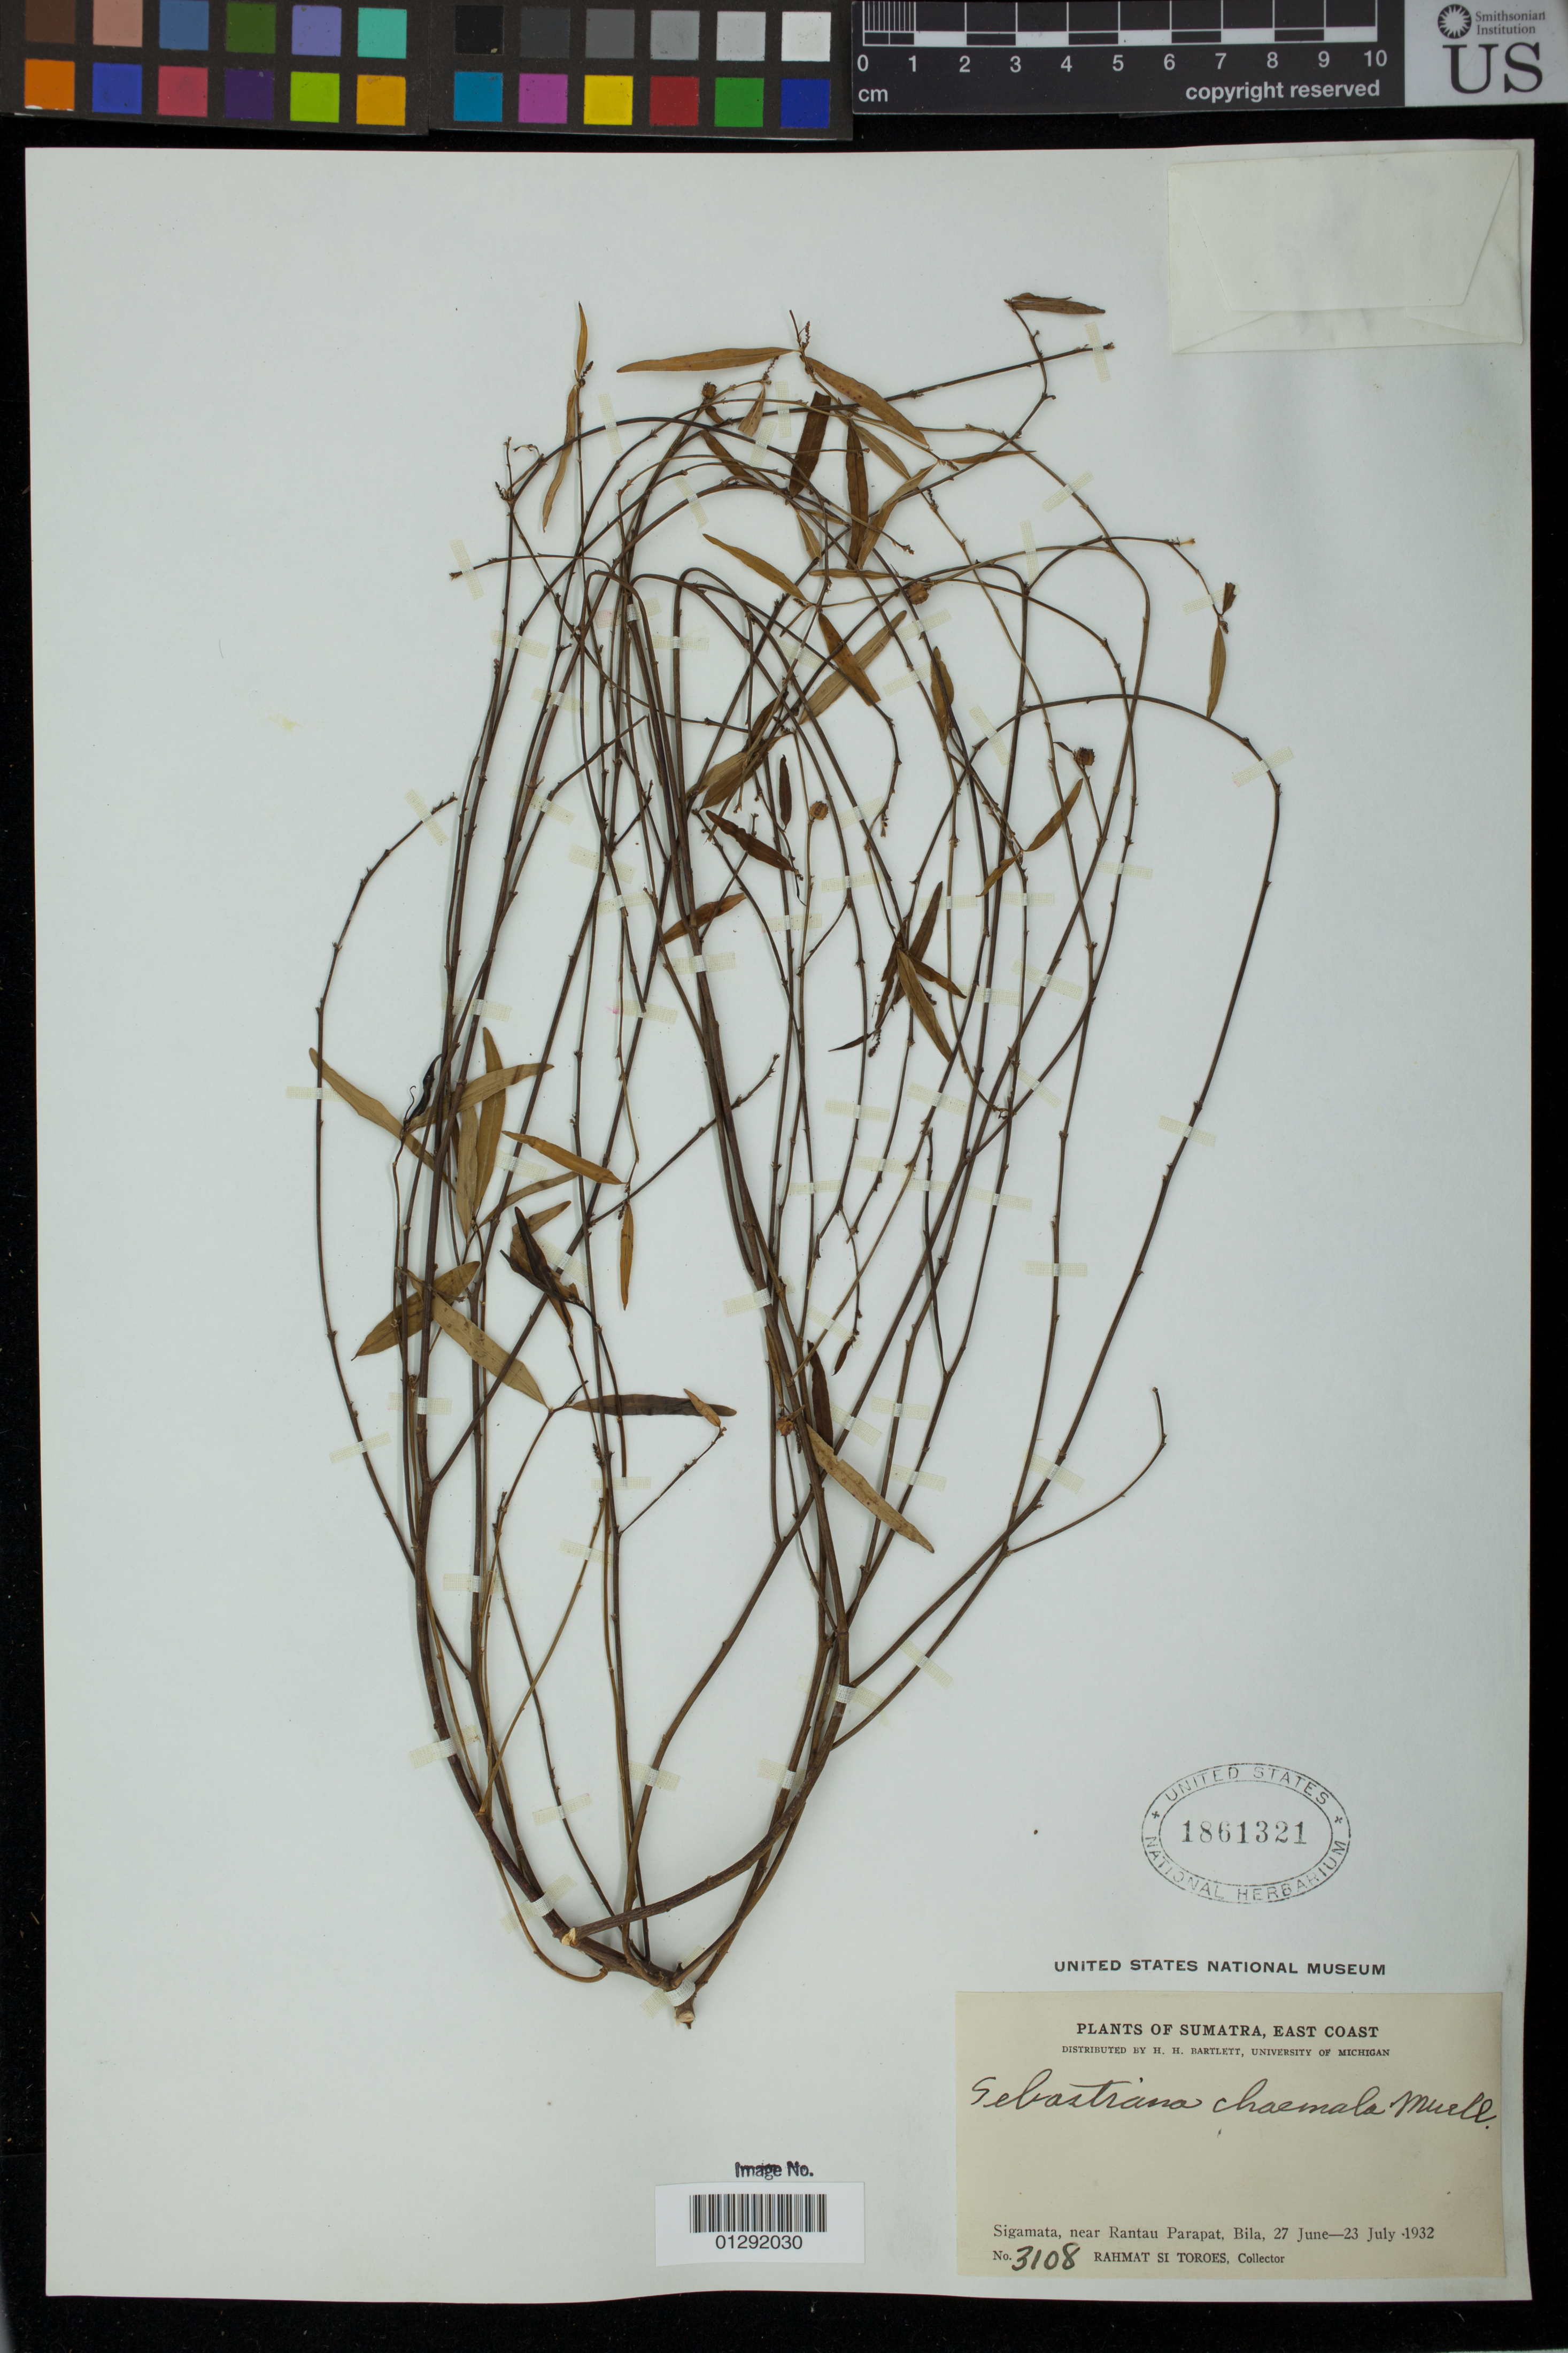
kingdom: Plantae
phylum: Tracheophyta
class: Magnoliopsida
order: Malpighiales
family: Euphorbiaceae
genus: Sebastiania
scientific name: Sebastiania chamaelea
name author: (L.) Müll. Arg.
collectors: Rahmat Si Boeea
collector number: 3108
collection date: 1932-06-27/1932-07-23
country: Indonesia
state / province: Sumatra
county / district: Sumatera Utara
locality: Sumatra, East Coast. Sigamata, near Rantau Parapat, Bila.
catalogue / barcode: US 1861321